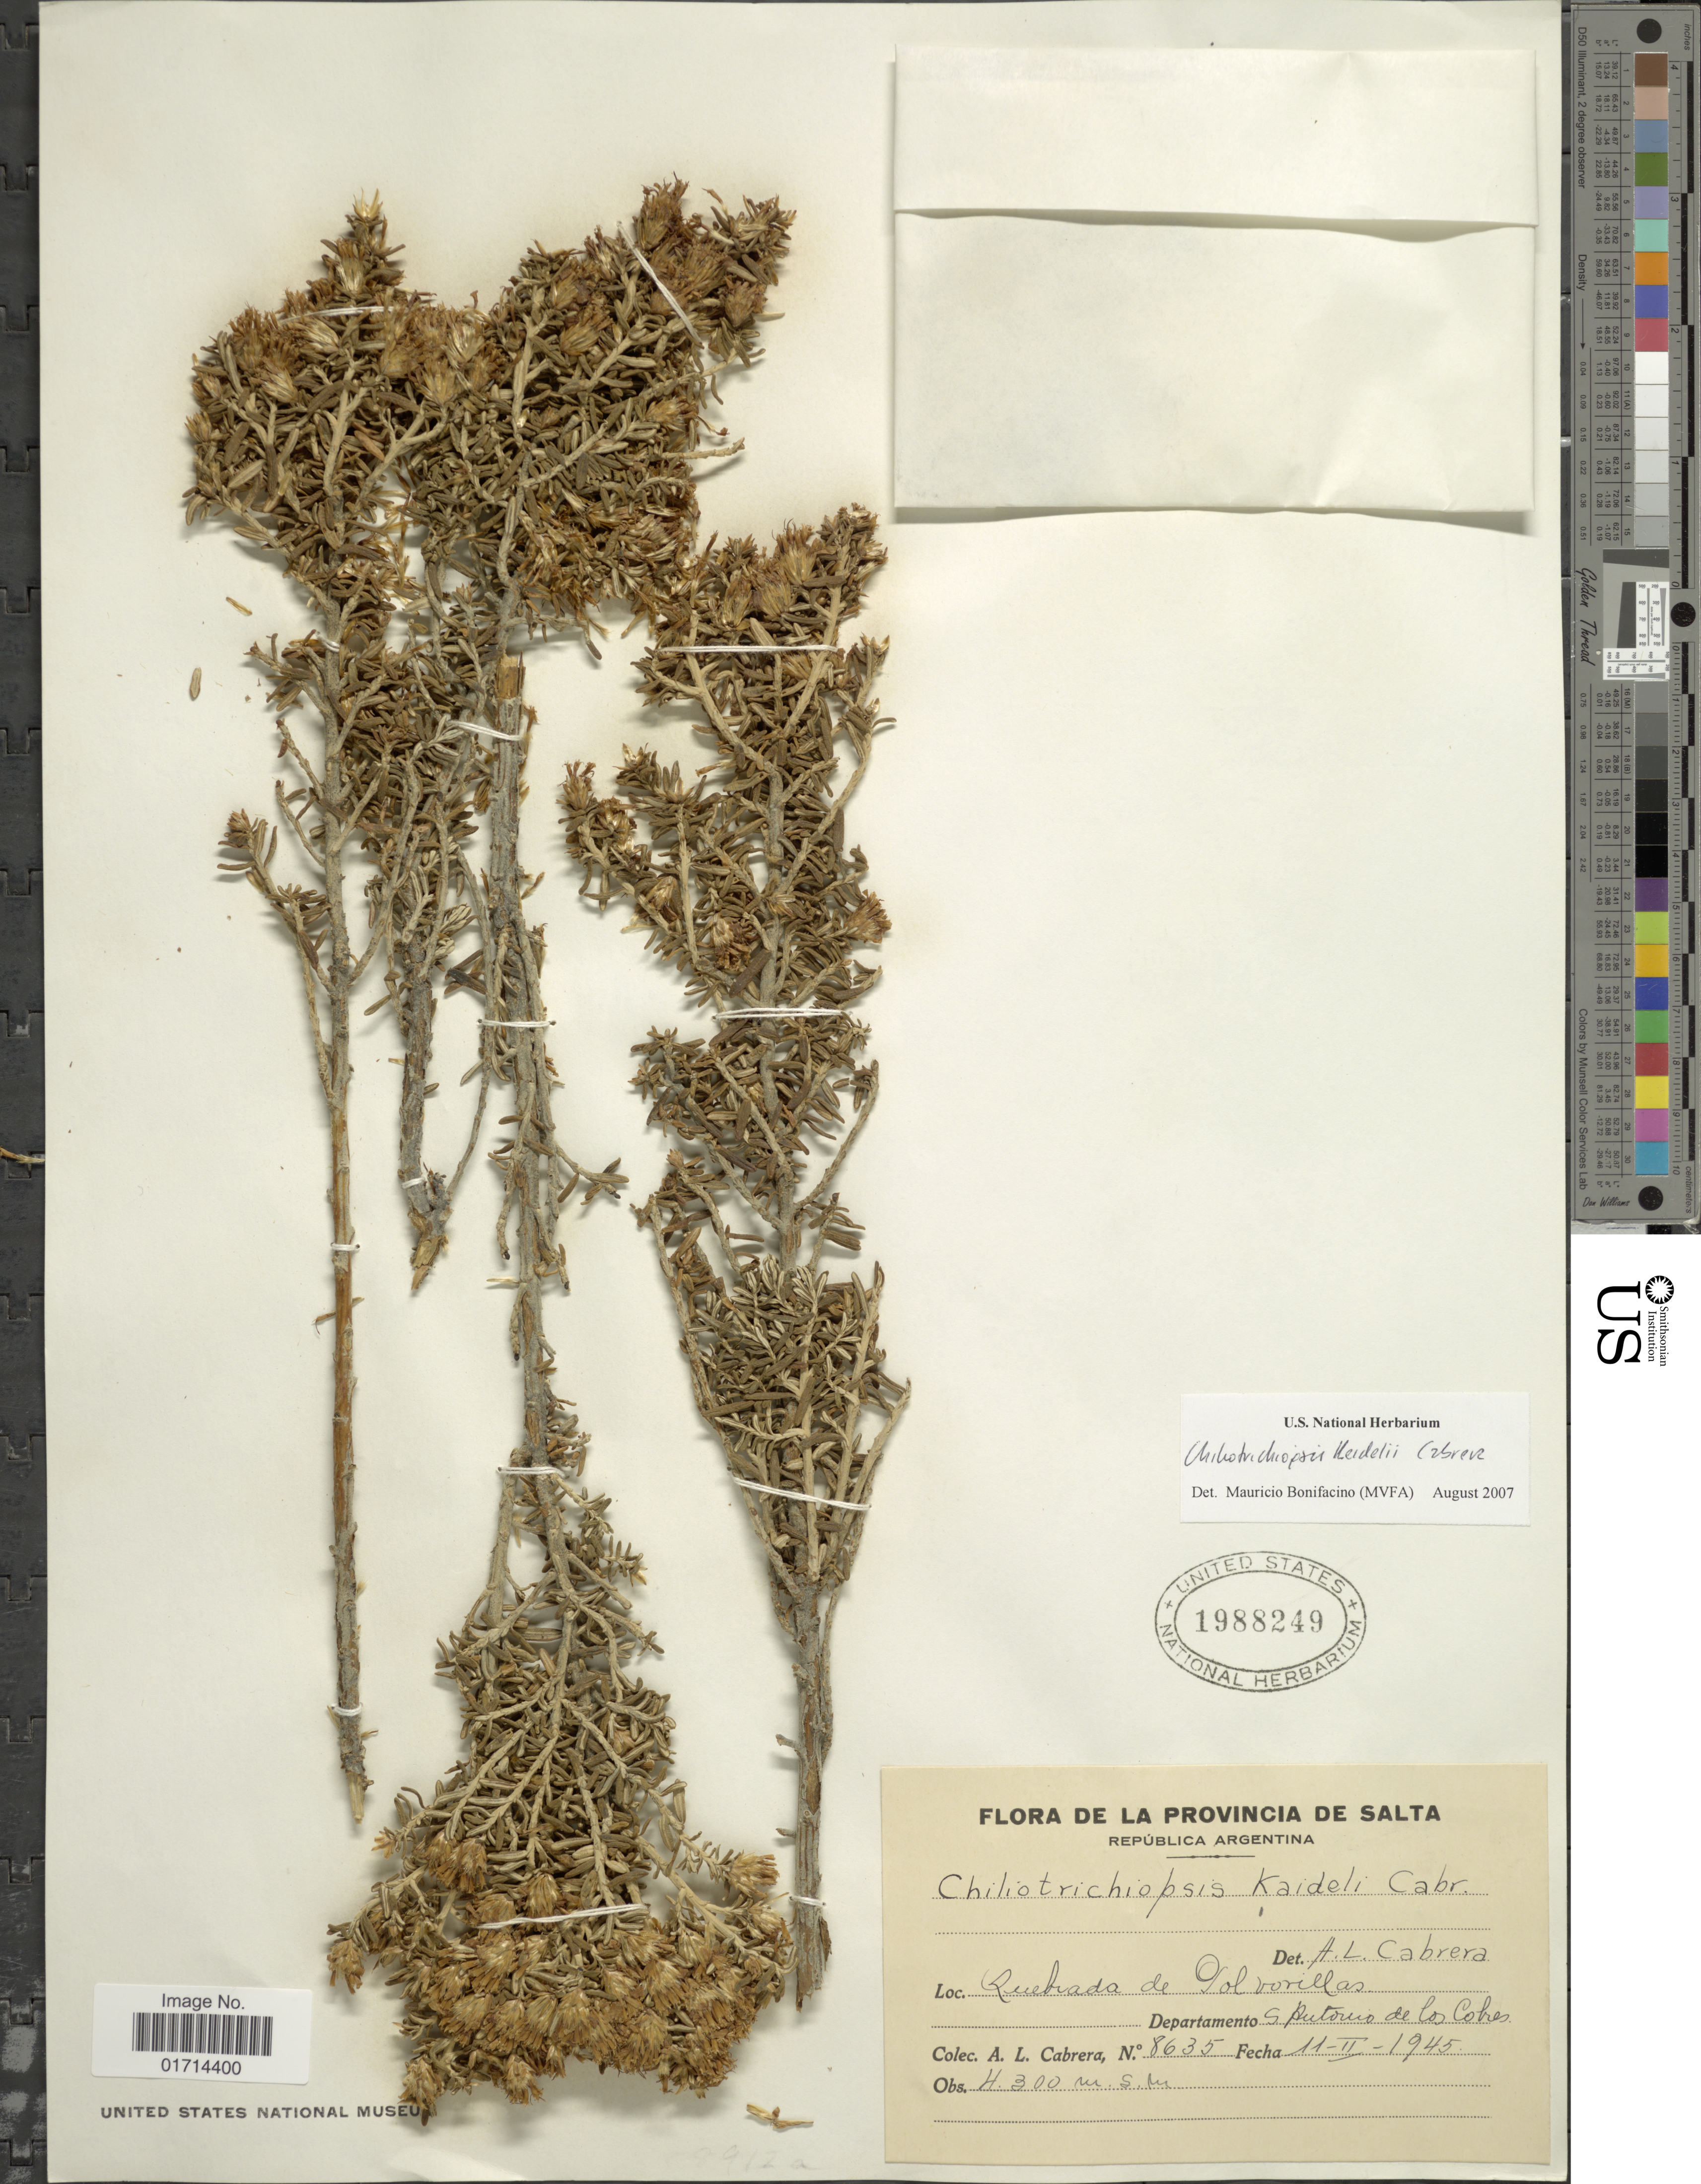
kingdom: Plantae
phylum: Tracheophyta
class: Magnoliopsida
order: Asterales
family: Asteraceae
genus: Chiliotrichiopsis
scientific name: Chiliotrichiopsis keideli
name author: Cabrera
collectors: A. L. Cabrera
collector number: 8635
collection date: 1945-02-11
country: Argentina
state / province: Salta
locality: Quebrada de Sol vorillas, S. Putorico de los Cobres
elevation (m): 4300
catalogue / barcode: US 1988249